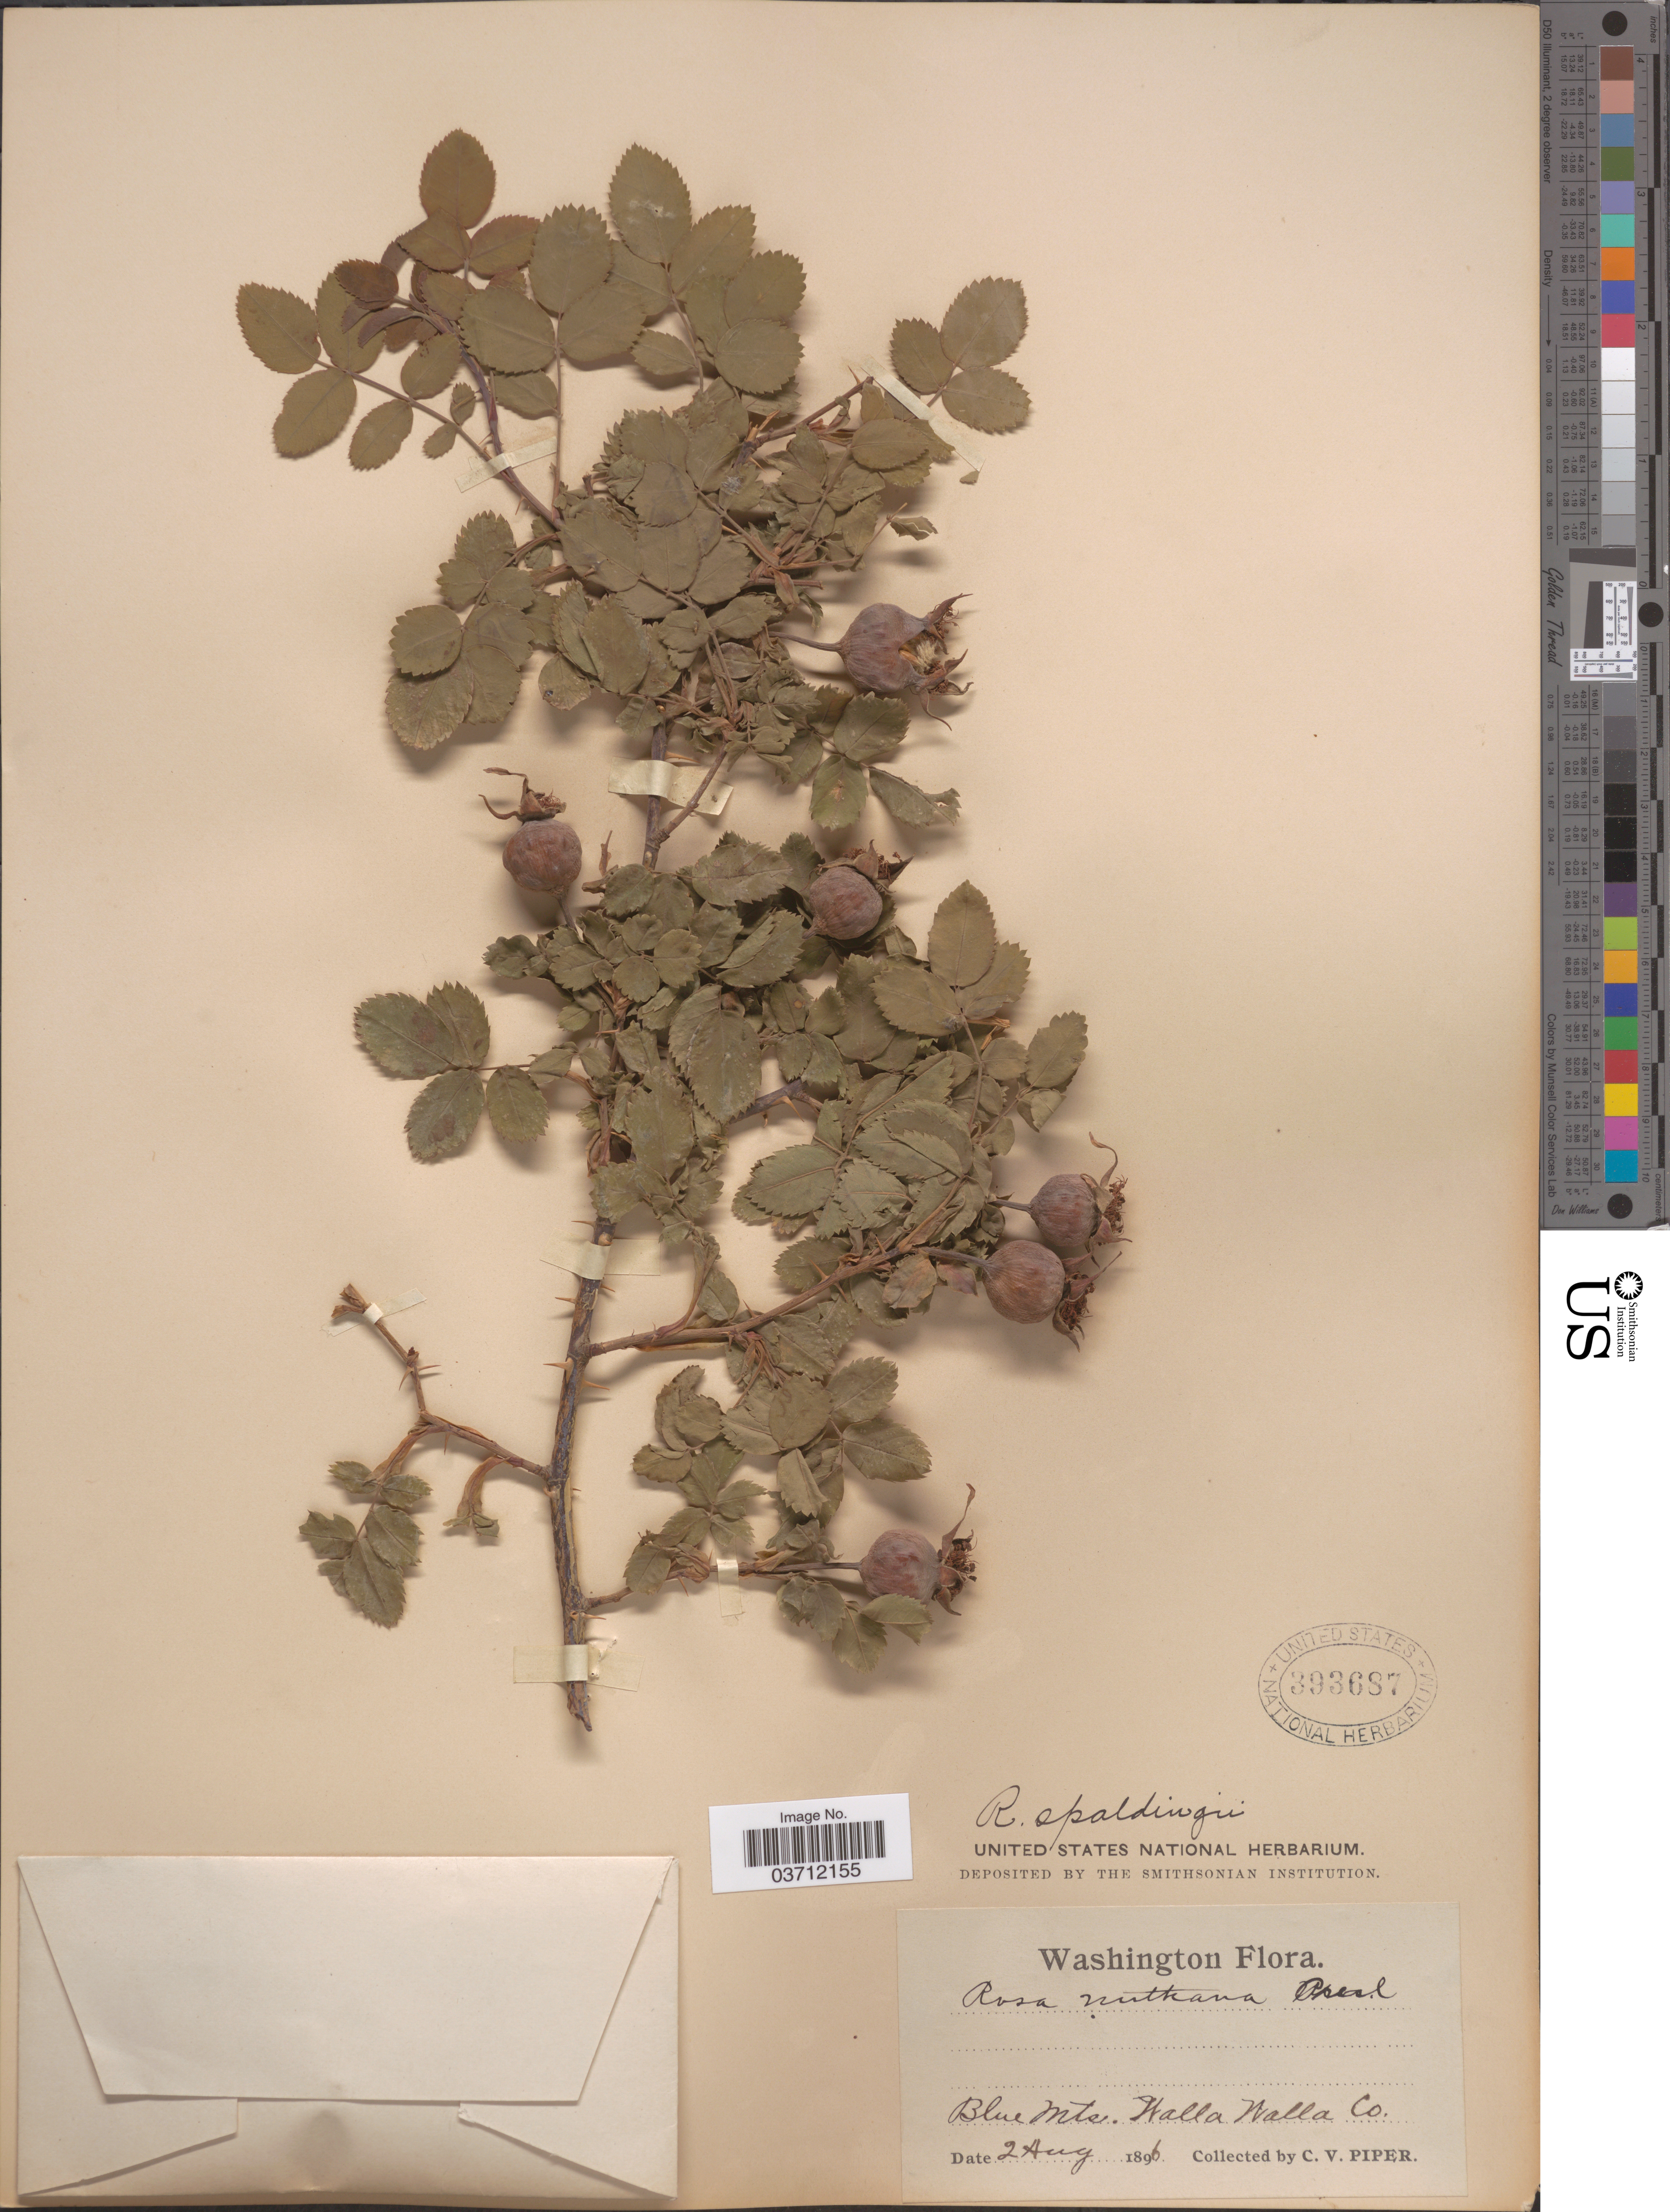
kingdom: Plantae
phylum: Tracheophyta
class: Magnoliopsida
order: Rosales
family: Rosaceae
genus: Rosa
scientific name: Rosa spaldingii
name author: Crép. ex Rydb.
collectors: C. V. Piper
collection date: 1896-08-02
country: United States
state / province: Washington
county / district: Walla Walla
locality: Blue Mts. Walla Walla Co.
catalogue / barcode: US 393687